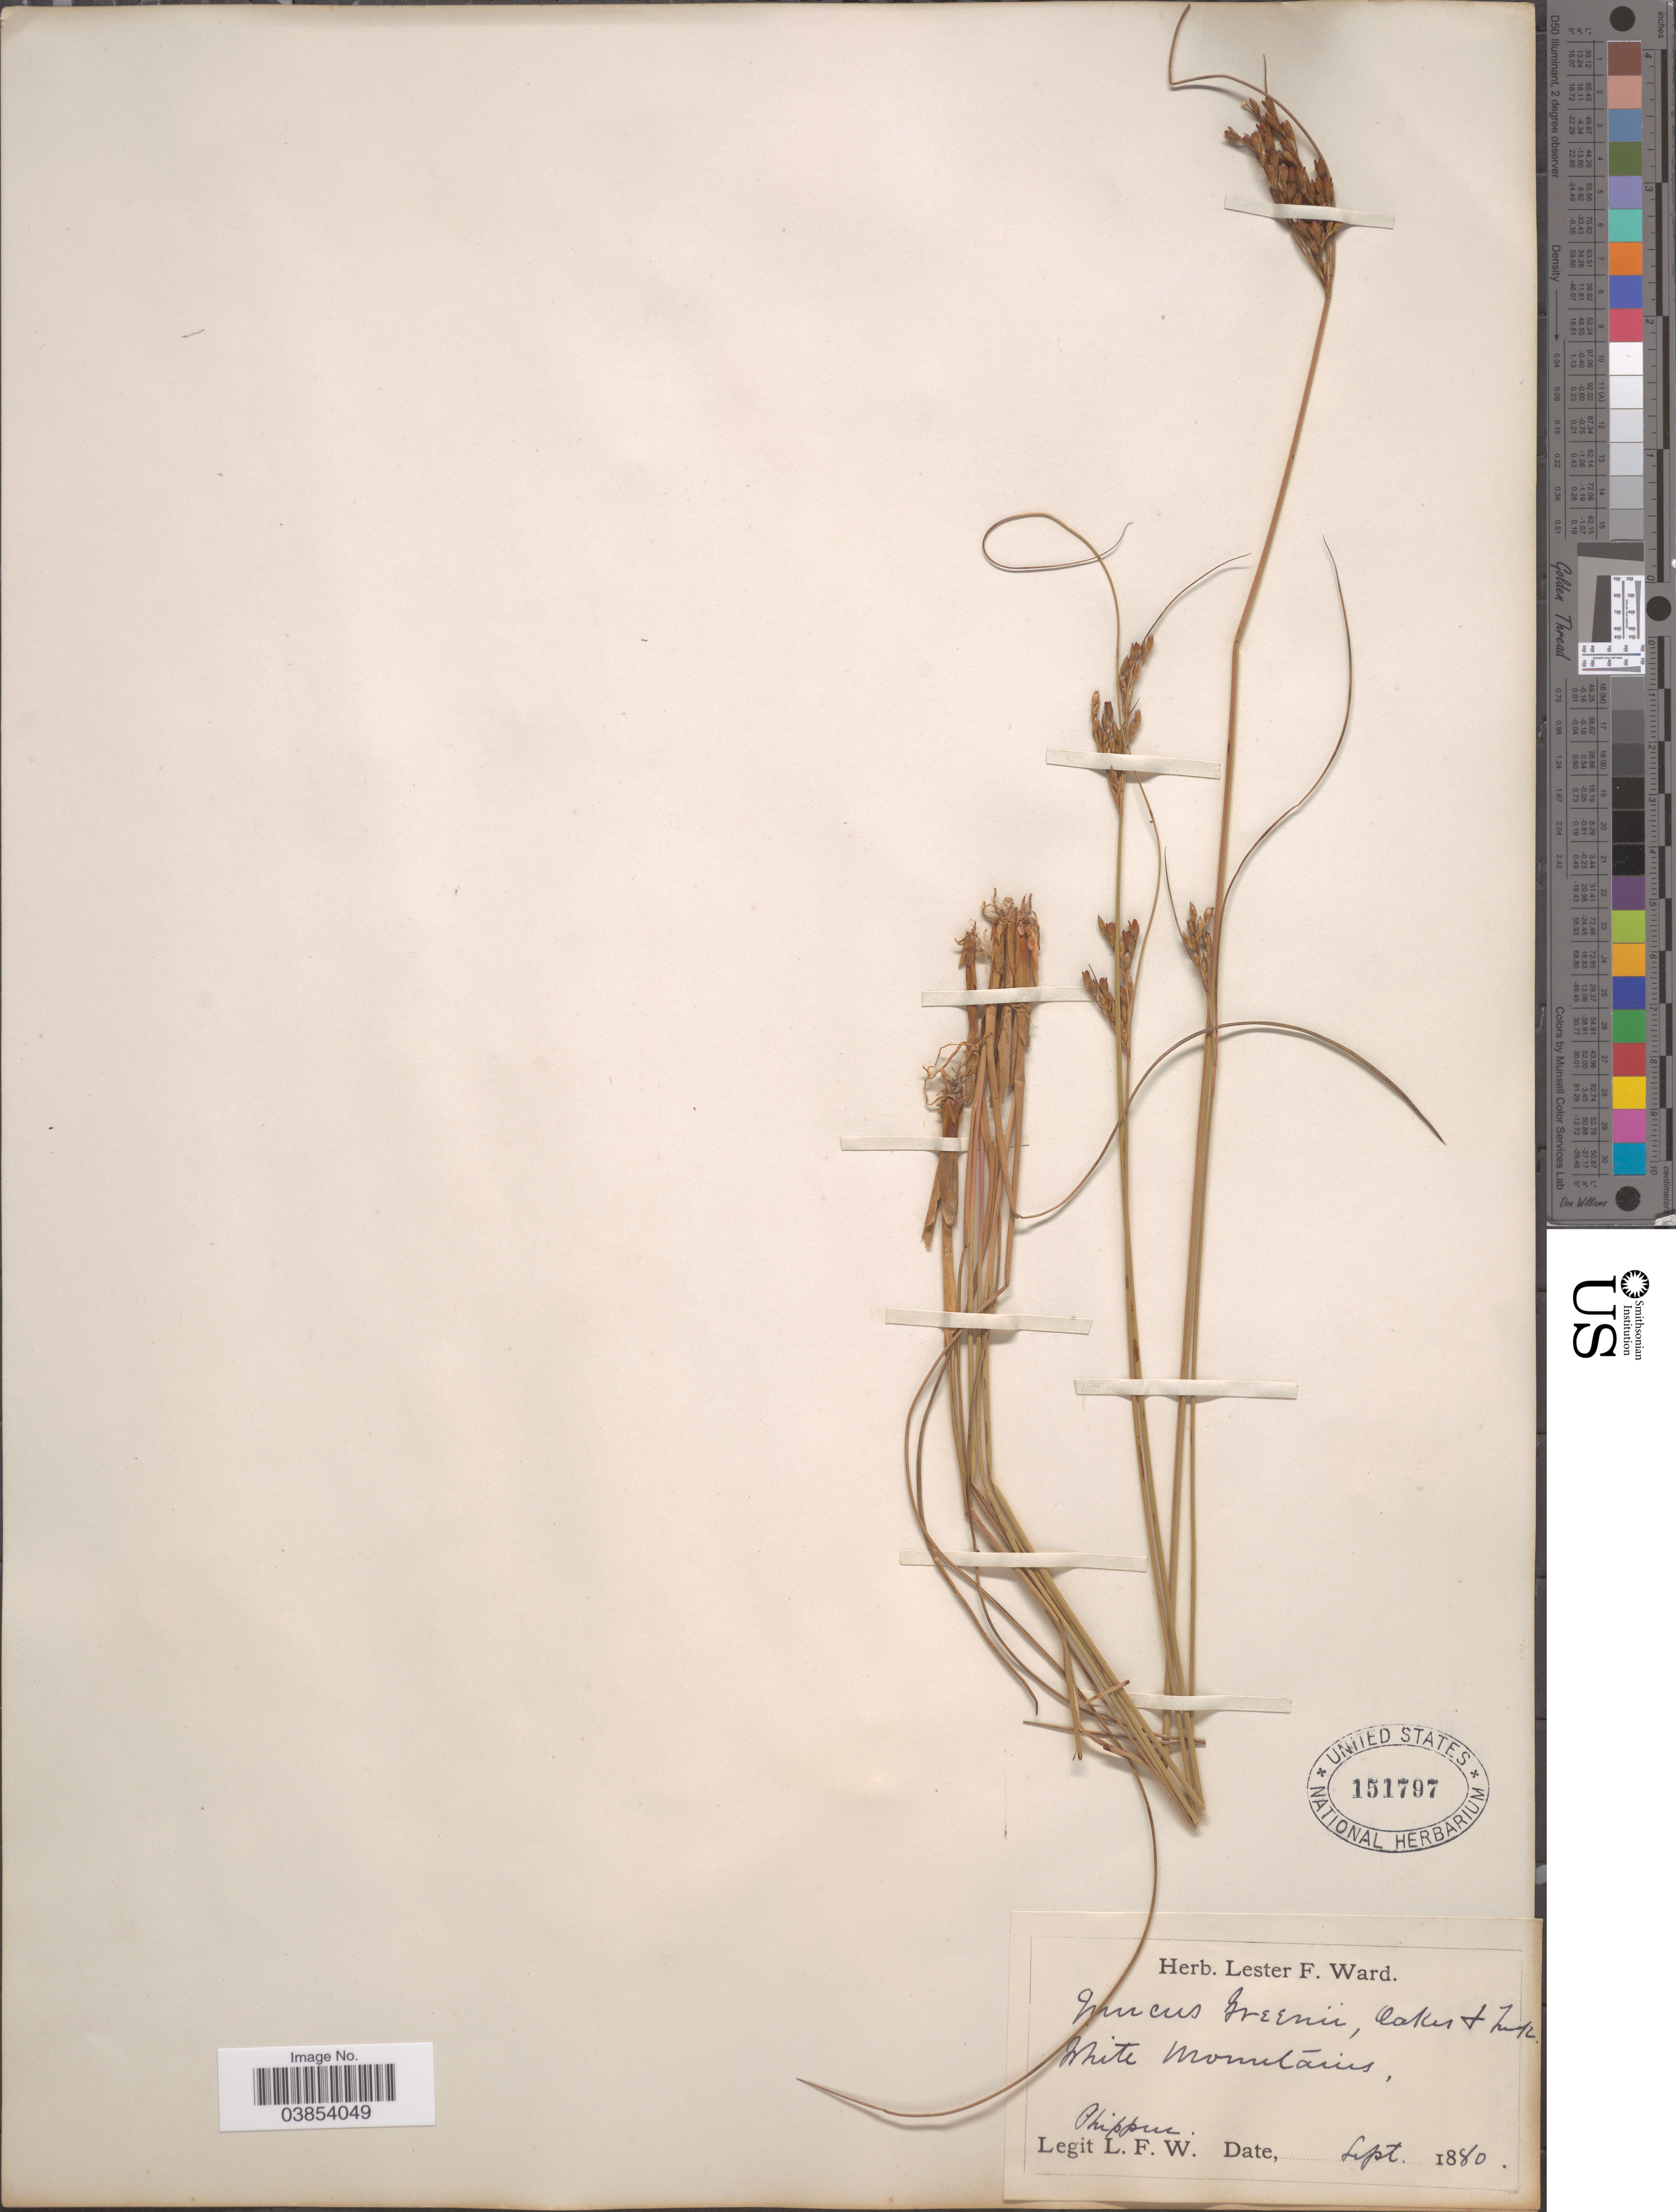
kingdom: Plantae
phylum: Tracheophyta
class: Liliopsida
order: Poales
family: Juncaceae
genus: Juncus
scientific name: Juncus greenei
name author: Oakes & Tuck.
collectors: L. F. Ward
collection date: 1880-09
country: United States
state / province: New Hampshire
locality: White Mountains. Phippur [unsure placement]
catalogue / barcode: US 151797